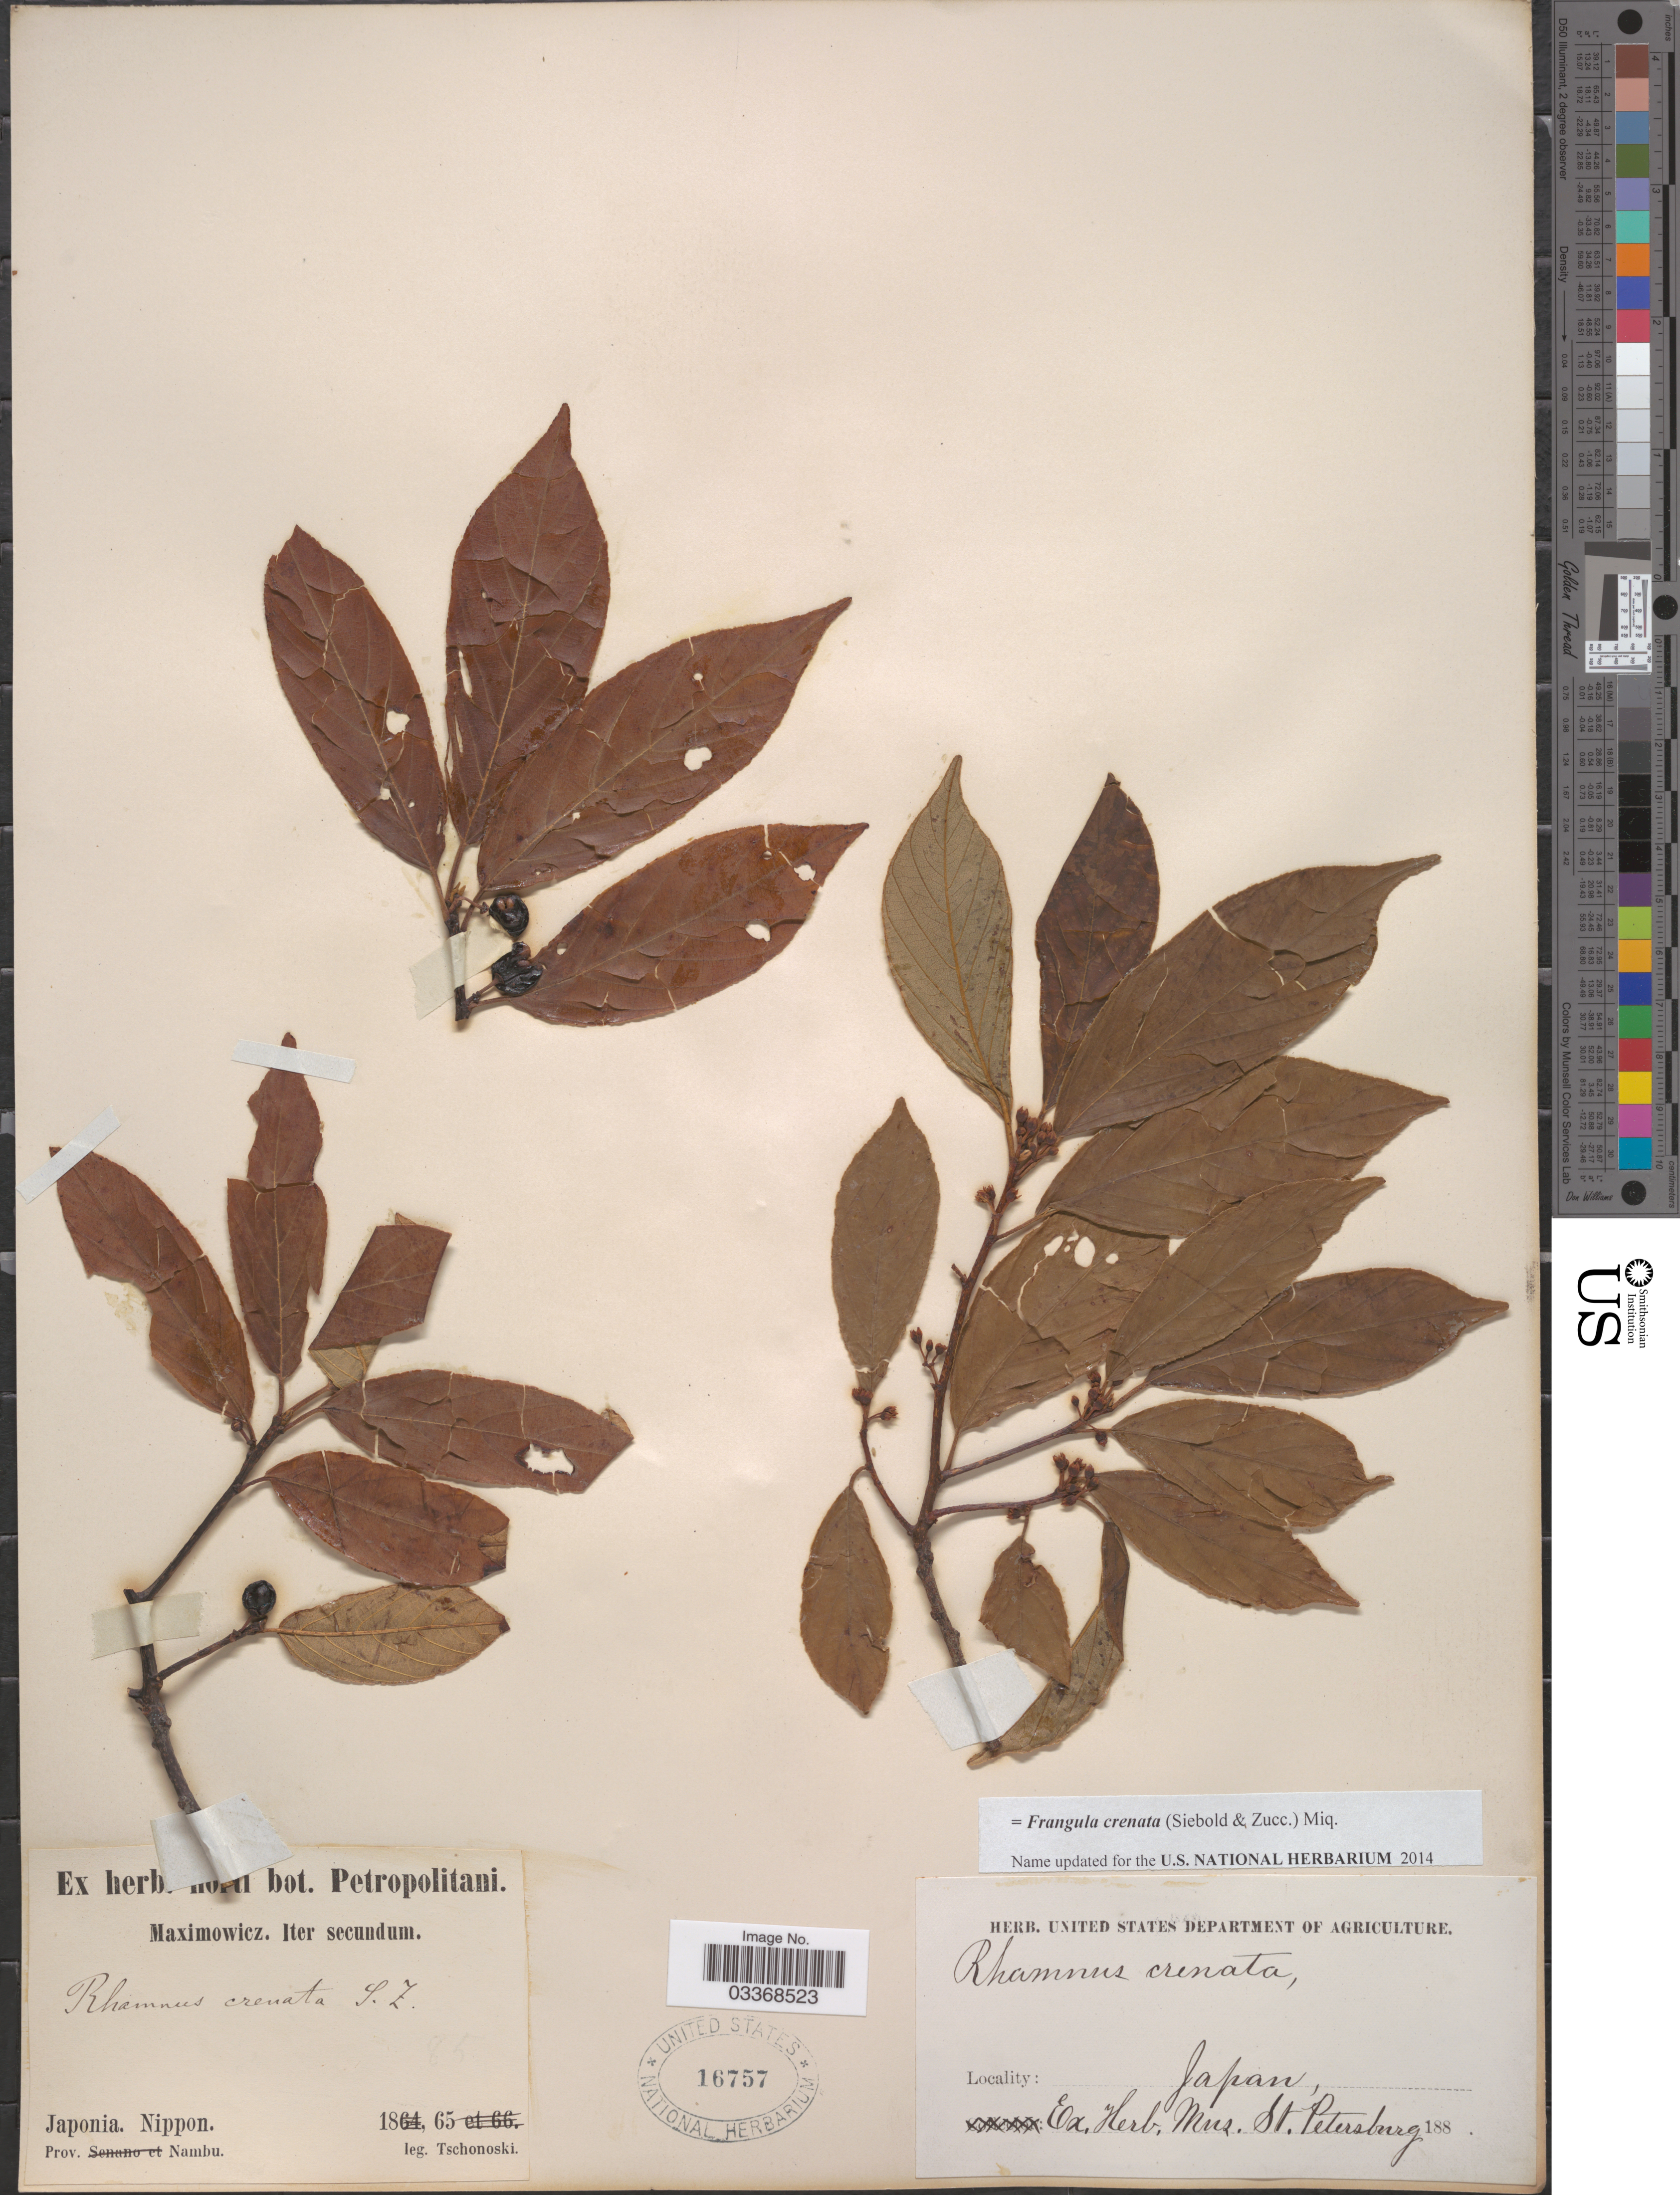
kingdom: Plantae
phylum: Tracheophyta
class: Magnoliopsida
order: Rosales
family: Rhamnaceae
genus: Frangula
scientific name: Frangula crenata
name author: (Siebold & Zucc.) Miq.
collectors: -. Tschonoski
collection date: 1865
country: Japan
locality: Nippon. Prov. Nambu.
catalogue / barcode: US 16757